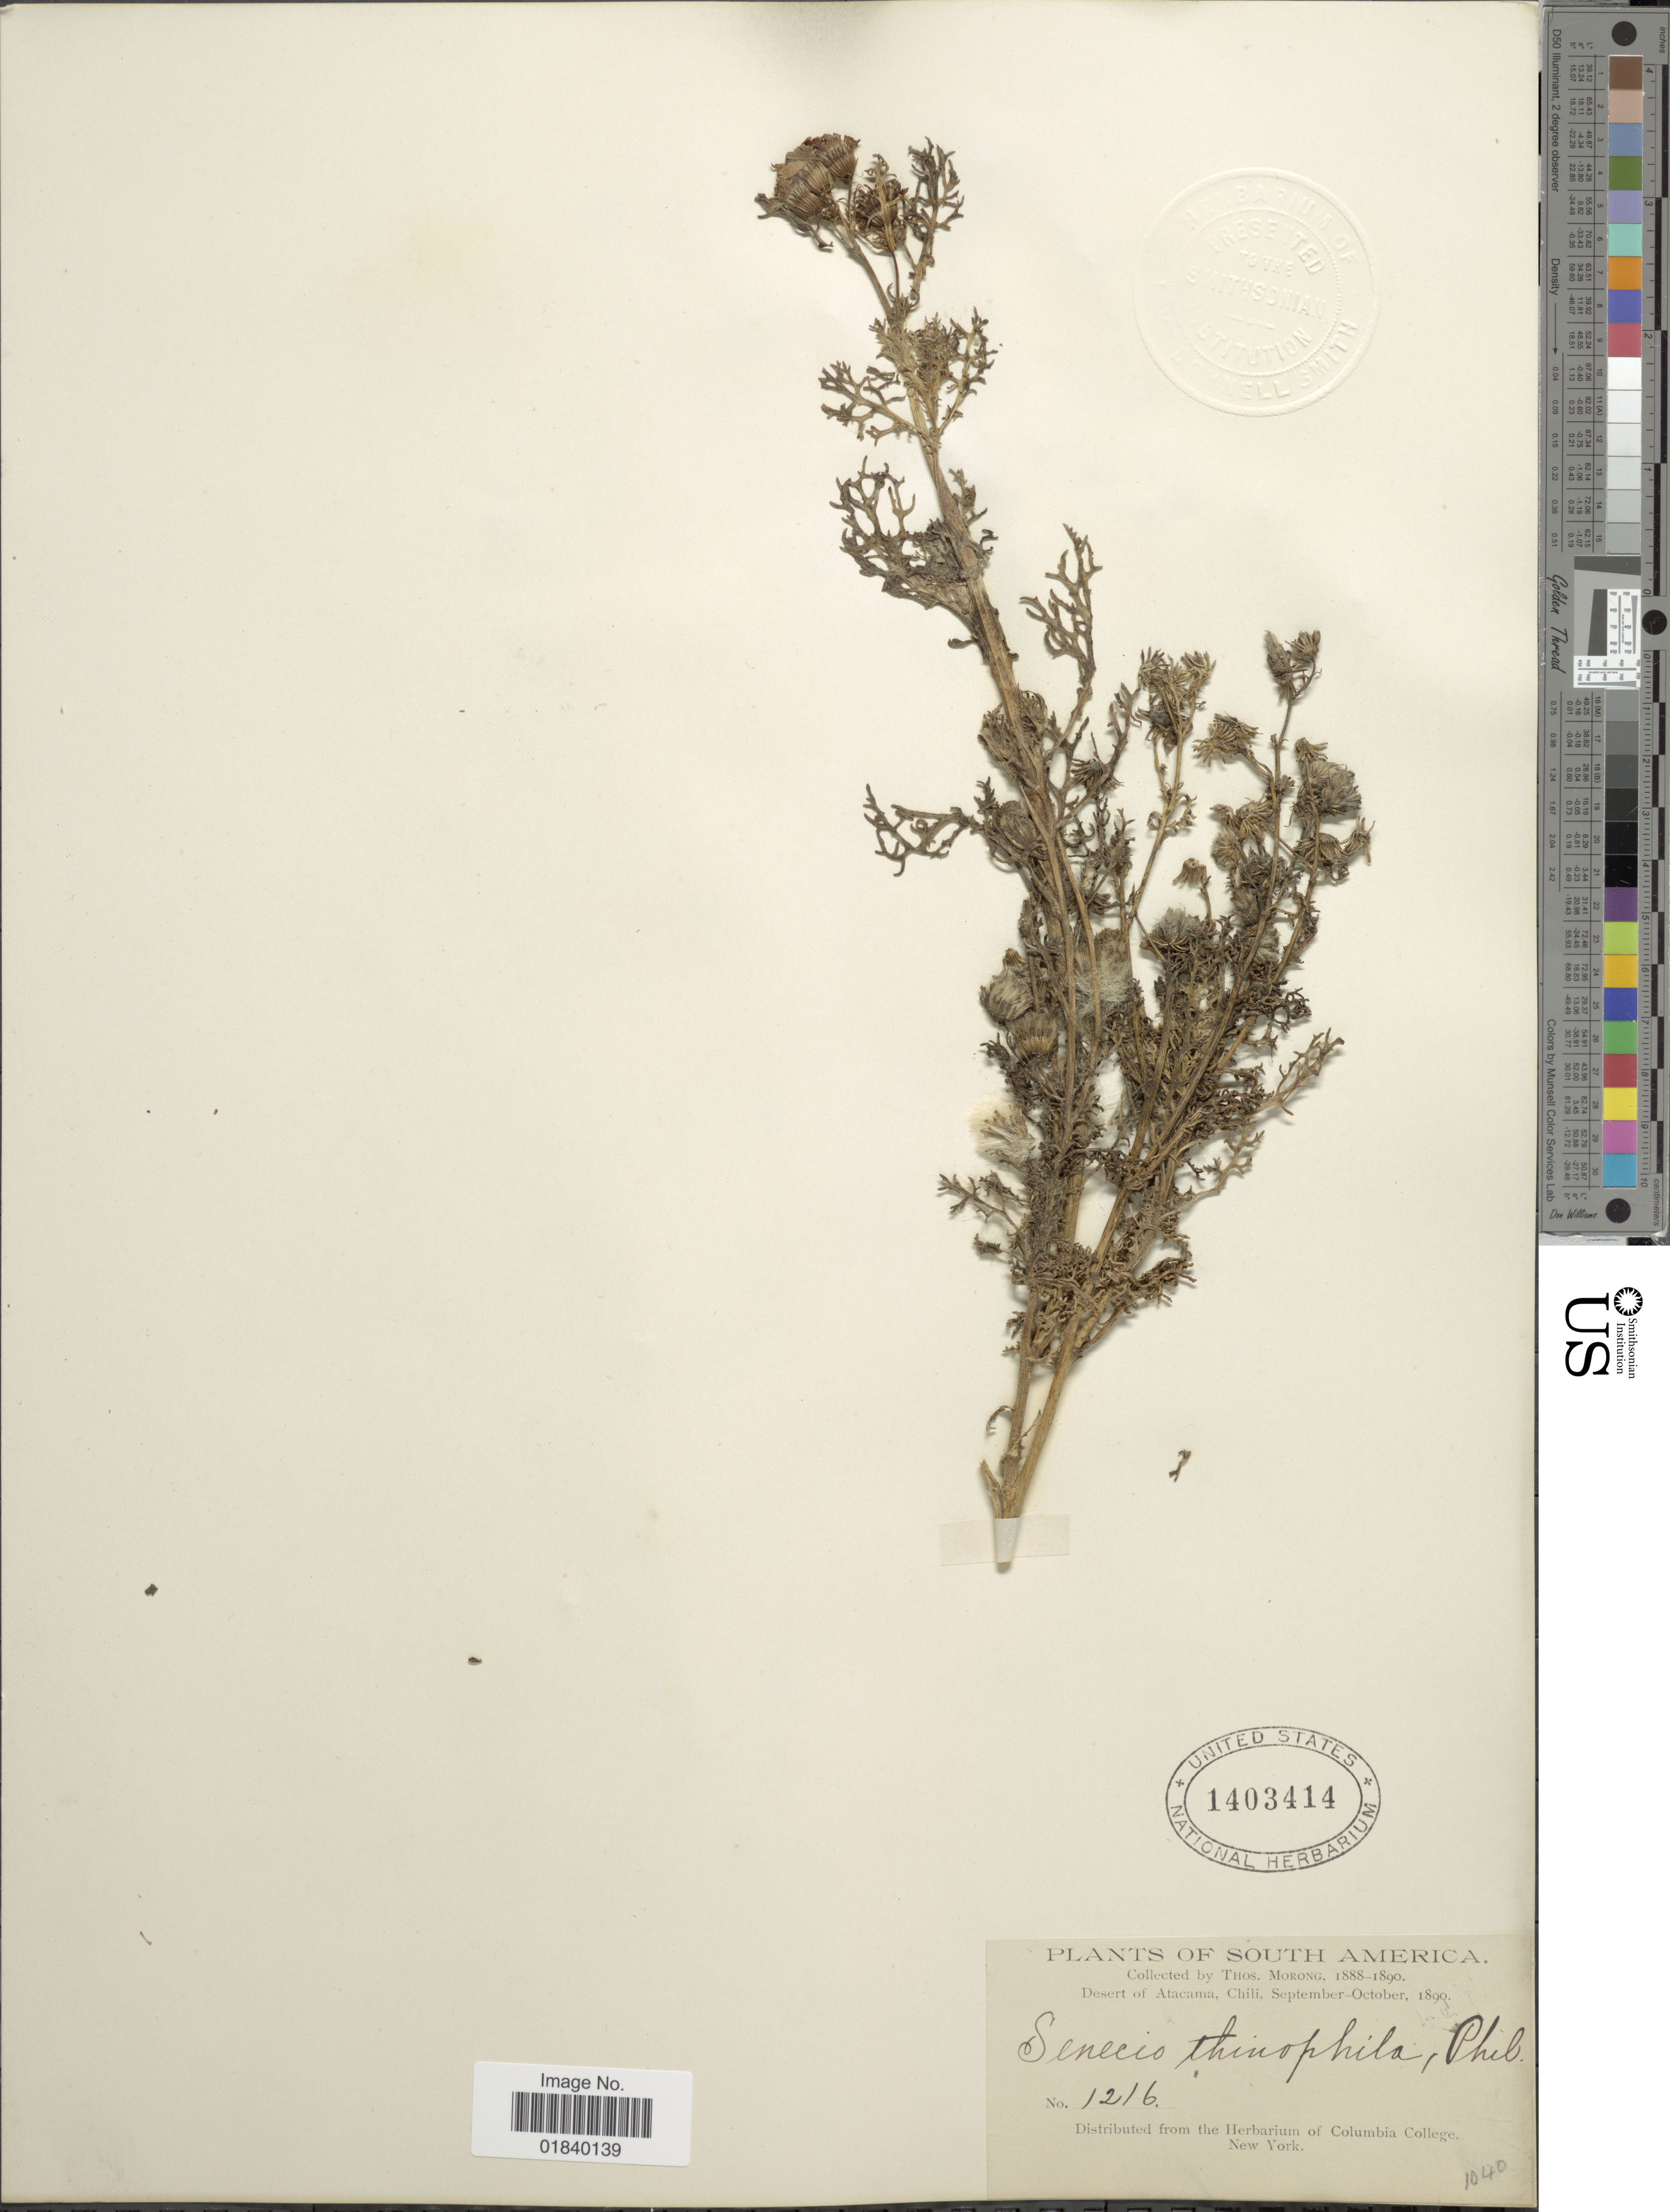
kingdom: Plantae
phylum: Tracheophyta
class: Magnoliopsida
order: Asterales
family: Asteraceae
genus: Senecio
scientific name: Senecio troncosii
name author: Phil.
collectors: T. Morong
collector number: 1216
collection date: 1890-09/1890-10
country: Chile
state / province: Atacama (III)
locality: Desert of Atacama, Chili.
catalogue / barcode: US 1403414